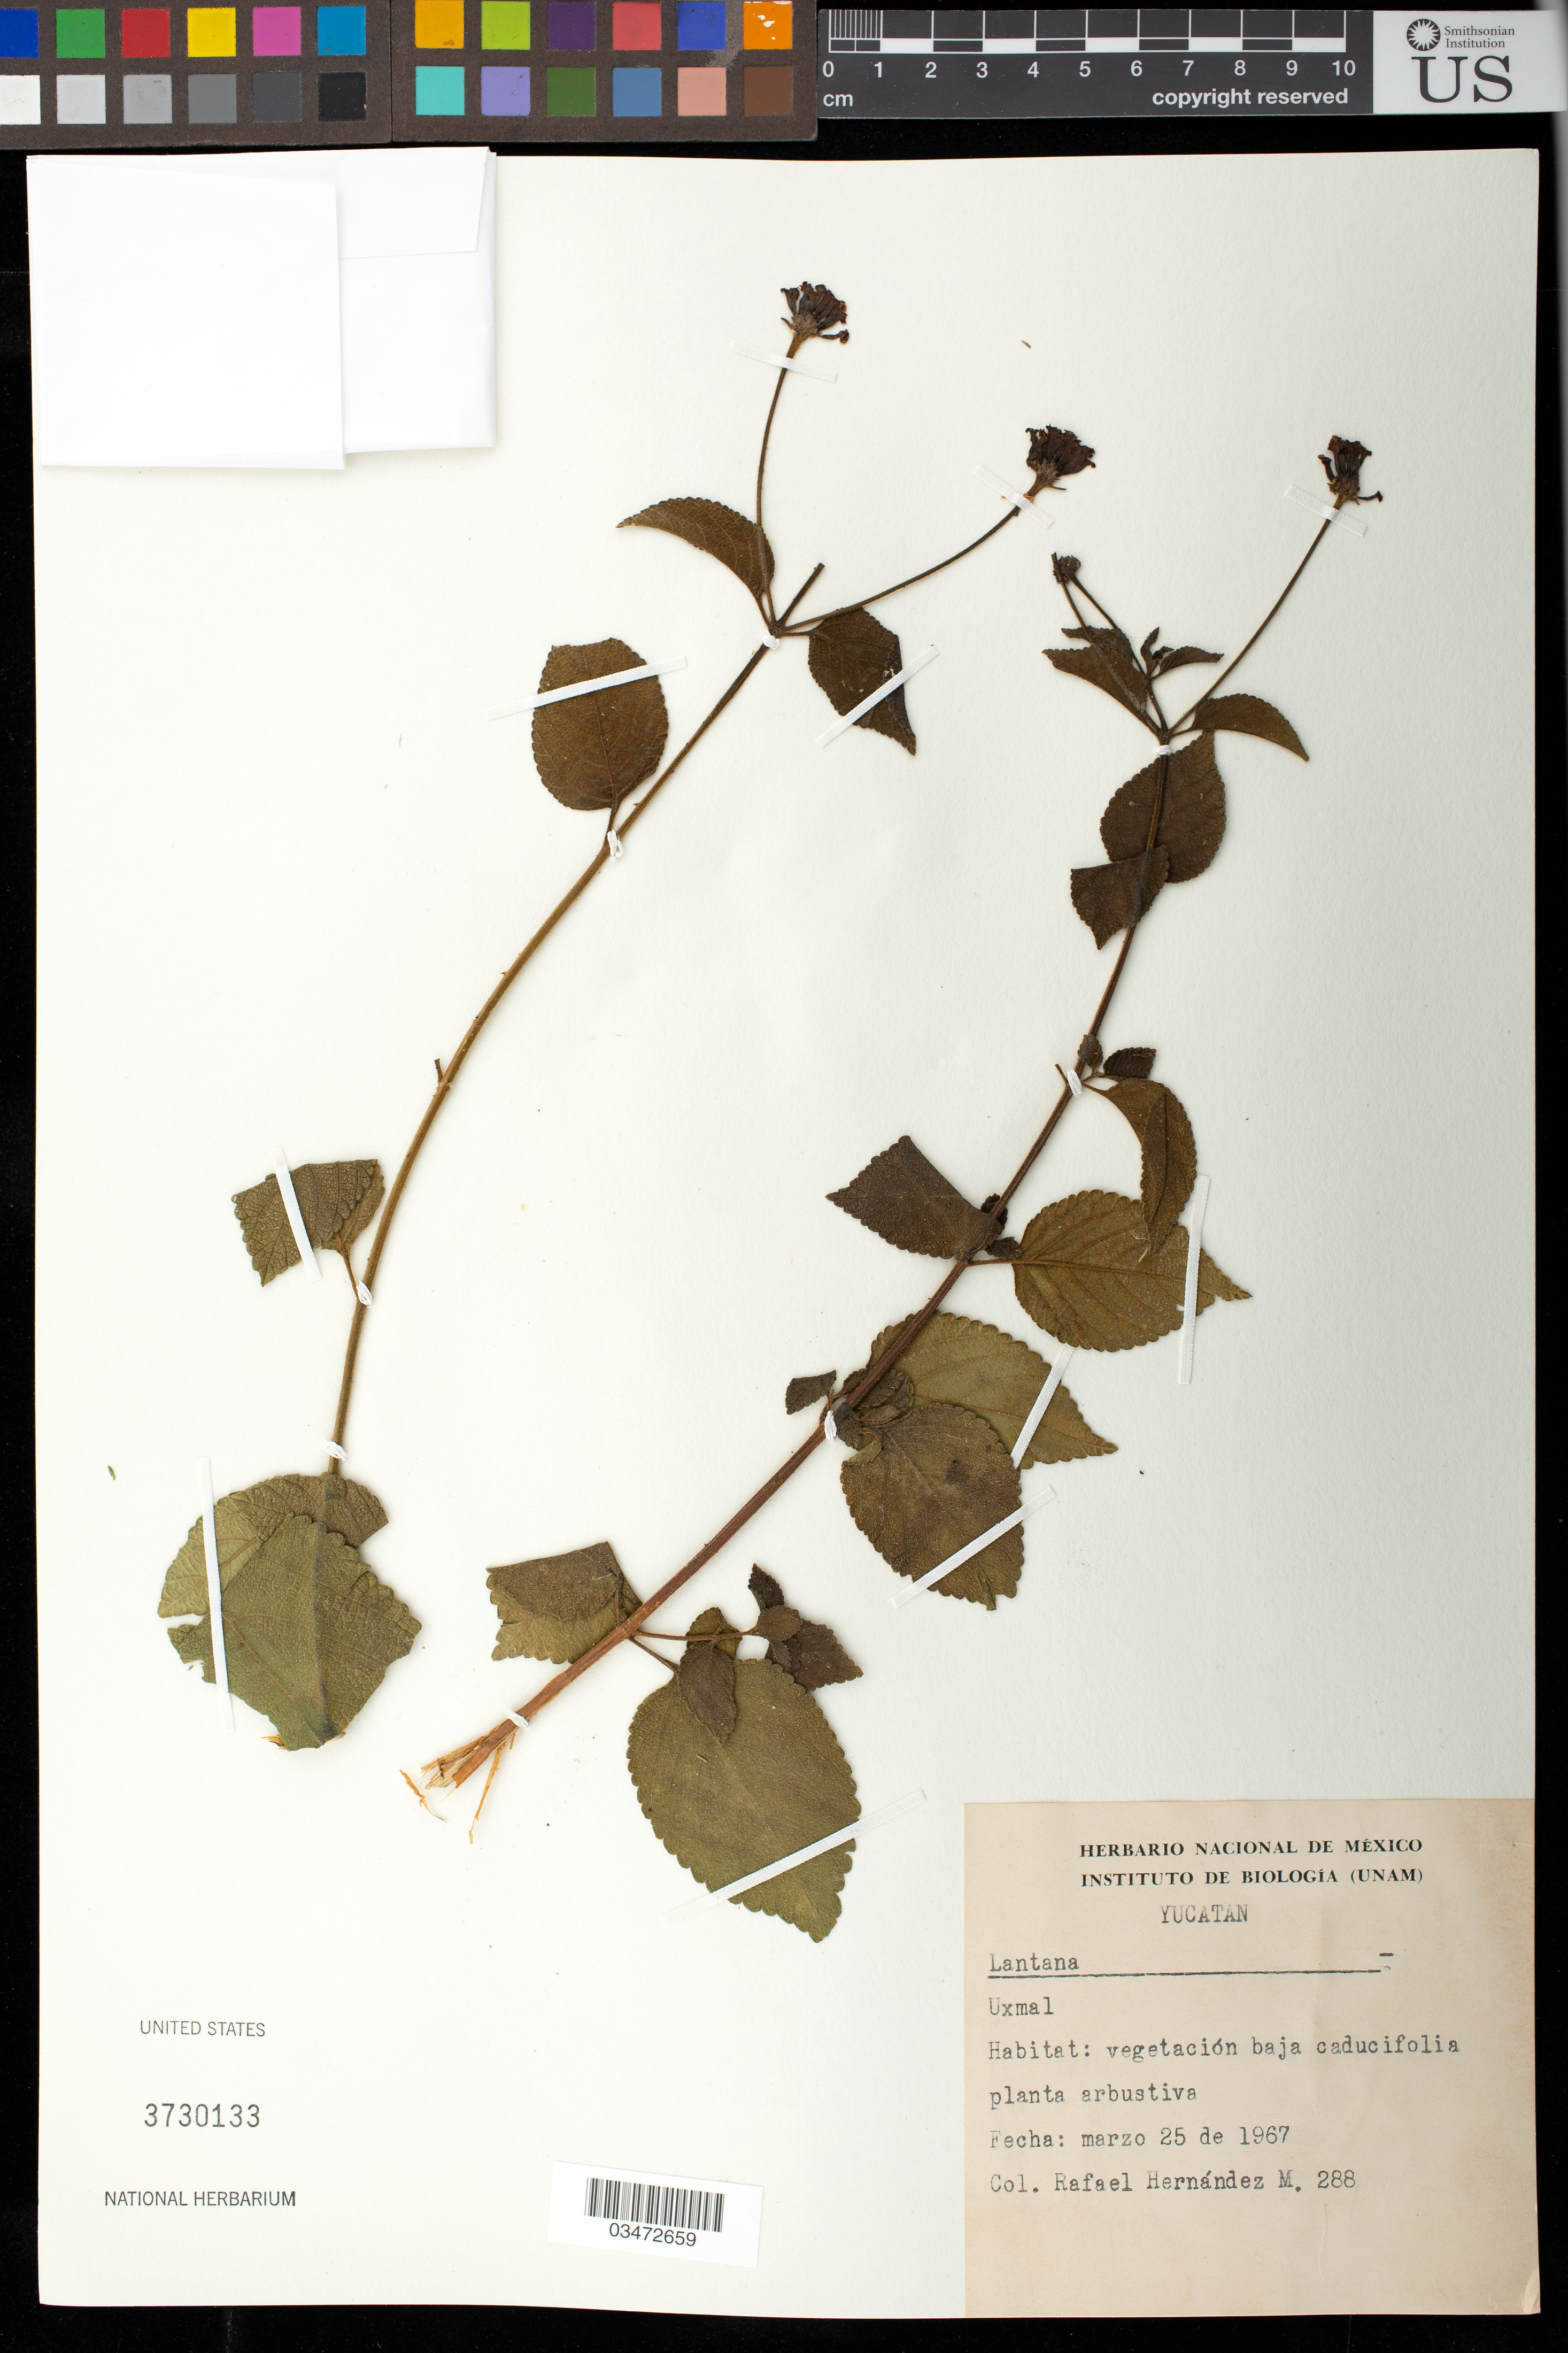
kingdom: Plantae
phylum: Tracheophyta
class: Magnoliopsida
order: Lamiales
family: Verbenaceae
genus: Lantana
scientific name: Lantana sp.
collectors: R. Hernandez M.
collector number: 288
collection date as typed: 25 Mar 1967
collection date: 1967-03-25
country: Mexico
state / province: Yucatán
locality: Uxmal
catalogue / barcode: US 3730133